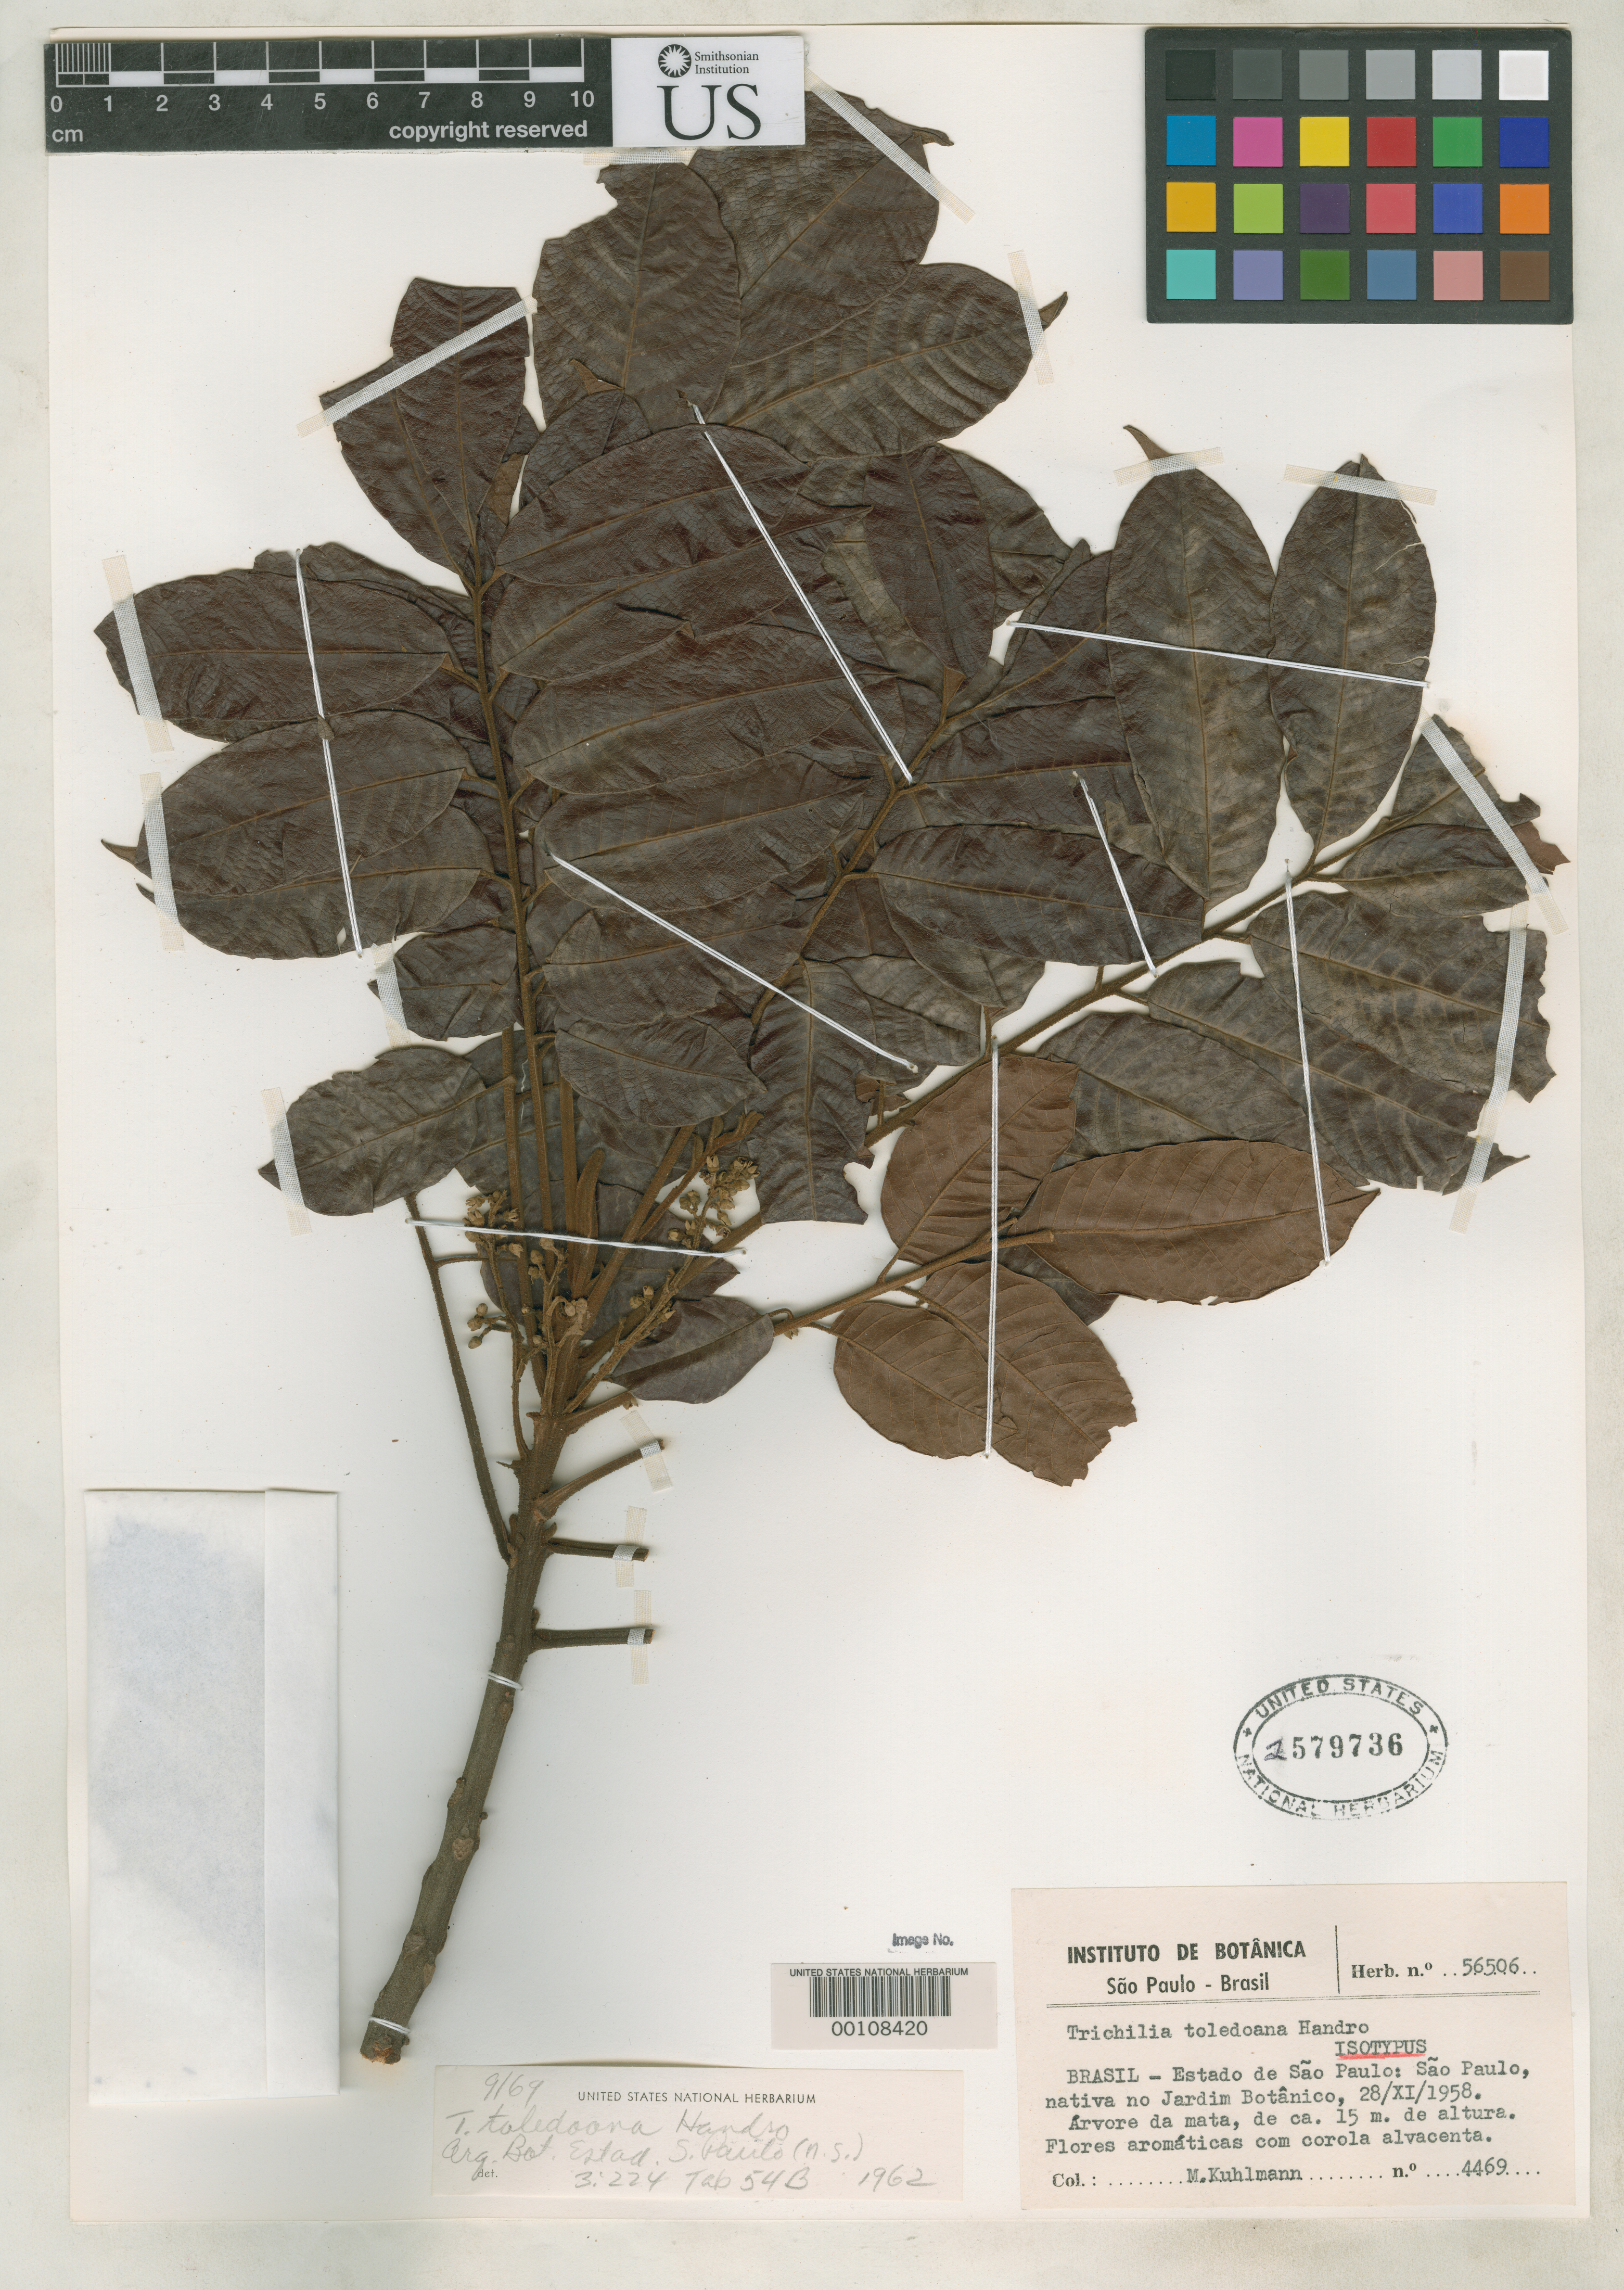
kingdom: Plantae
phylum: Tracheophyta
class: Magnoliopsida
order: Sapindales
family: Meliaceae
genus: Trichilia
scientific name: Trichilia toledoana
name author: Handro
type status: Isotype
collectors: M. Kuhlmann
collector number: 4469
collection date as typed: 28 Nov 1958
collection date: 1958-11-28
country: Brazil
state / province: São Paulo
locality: Sao Paulo, Jardim Botanico.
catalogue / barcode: US 2579736